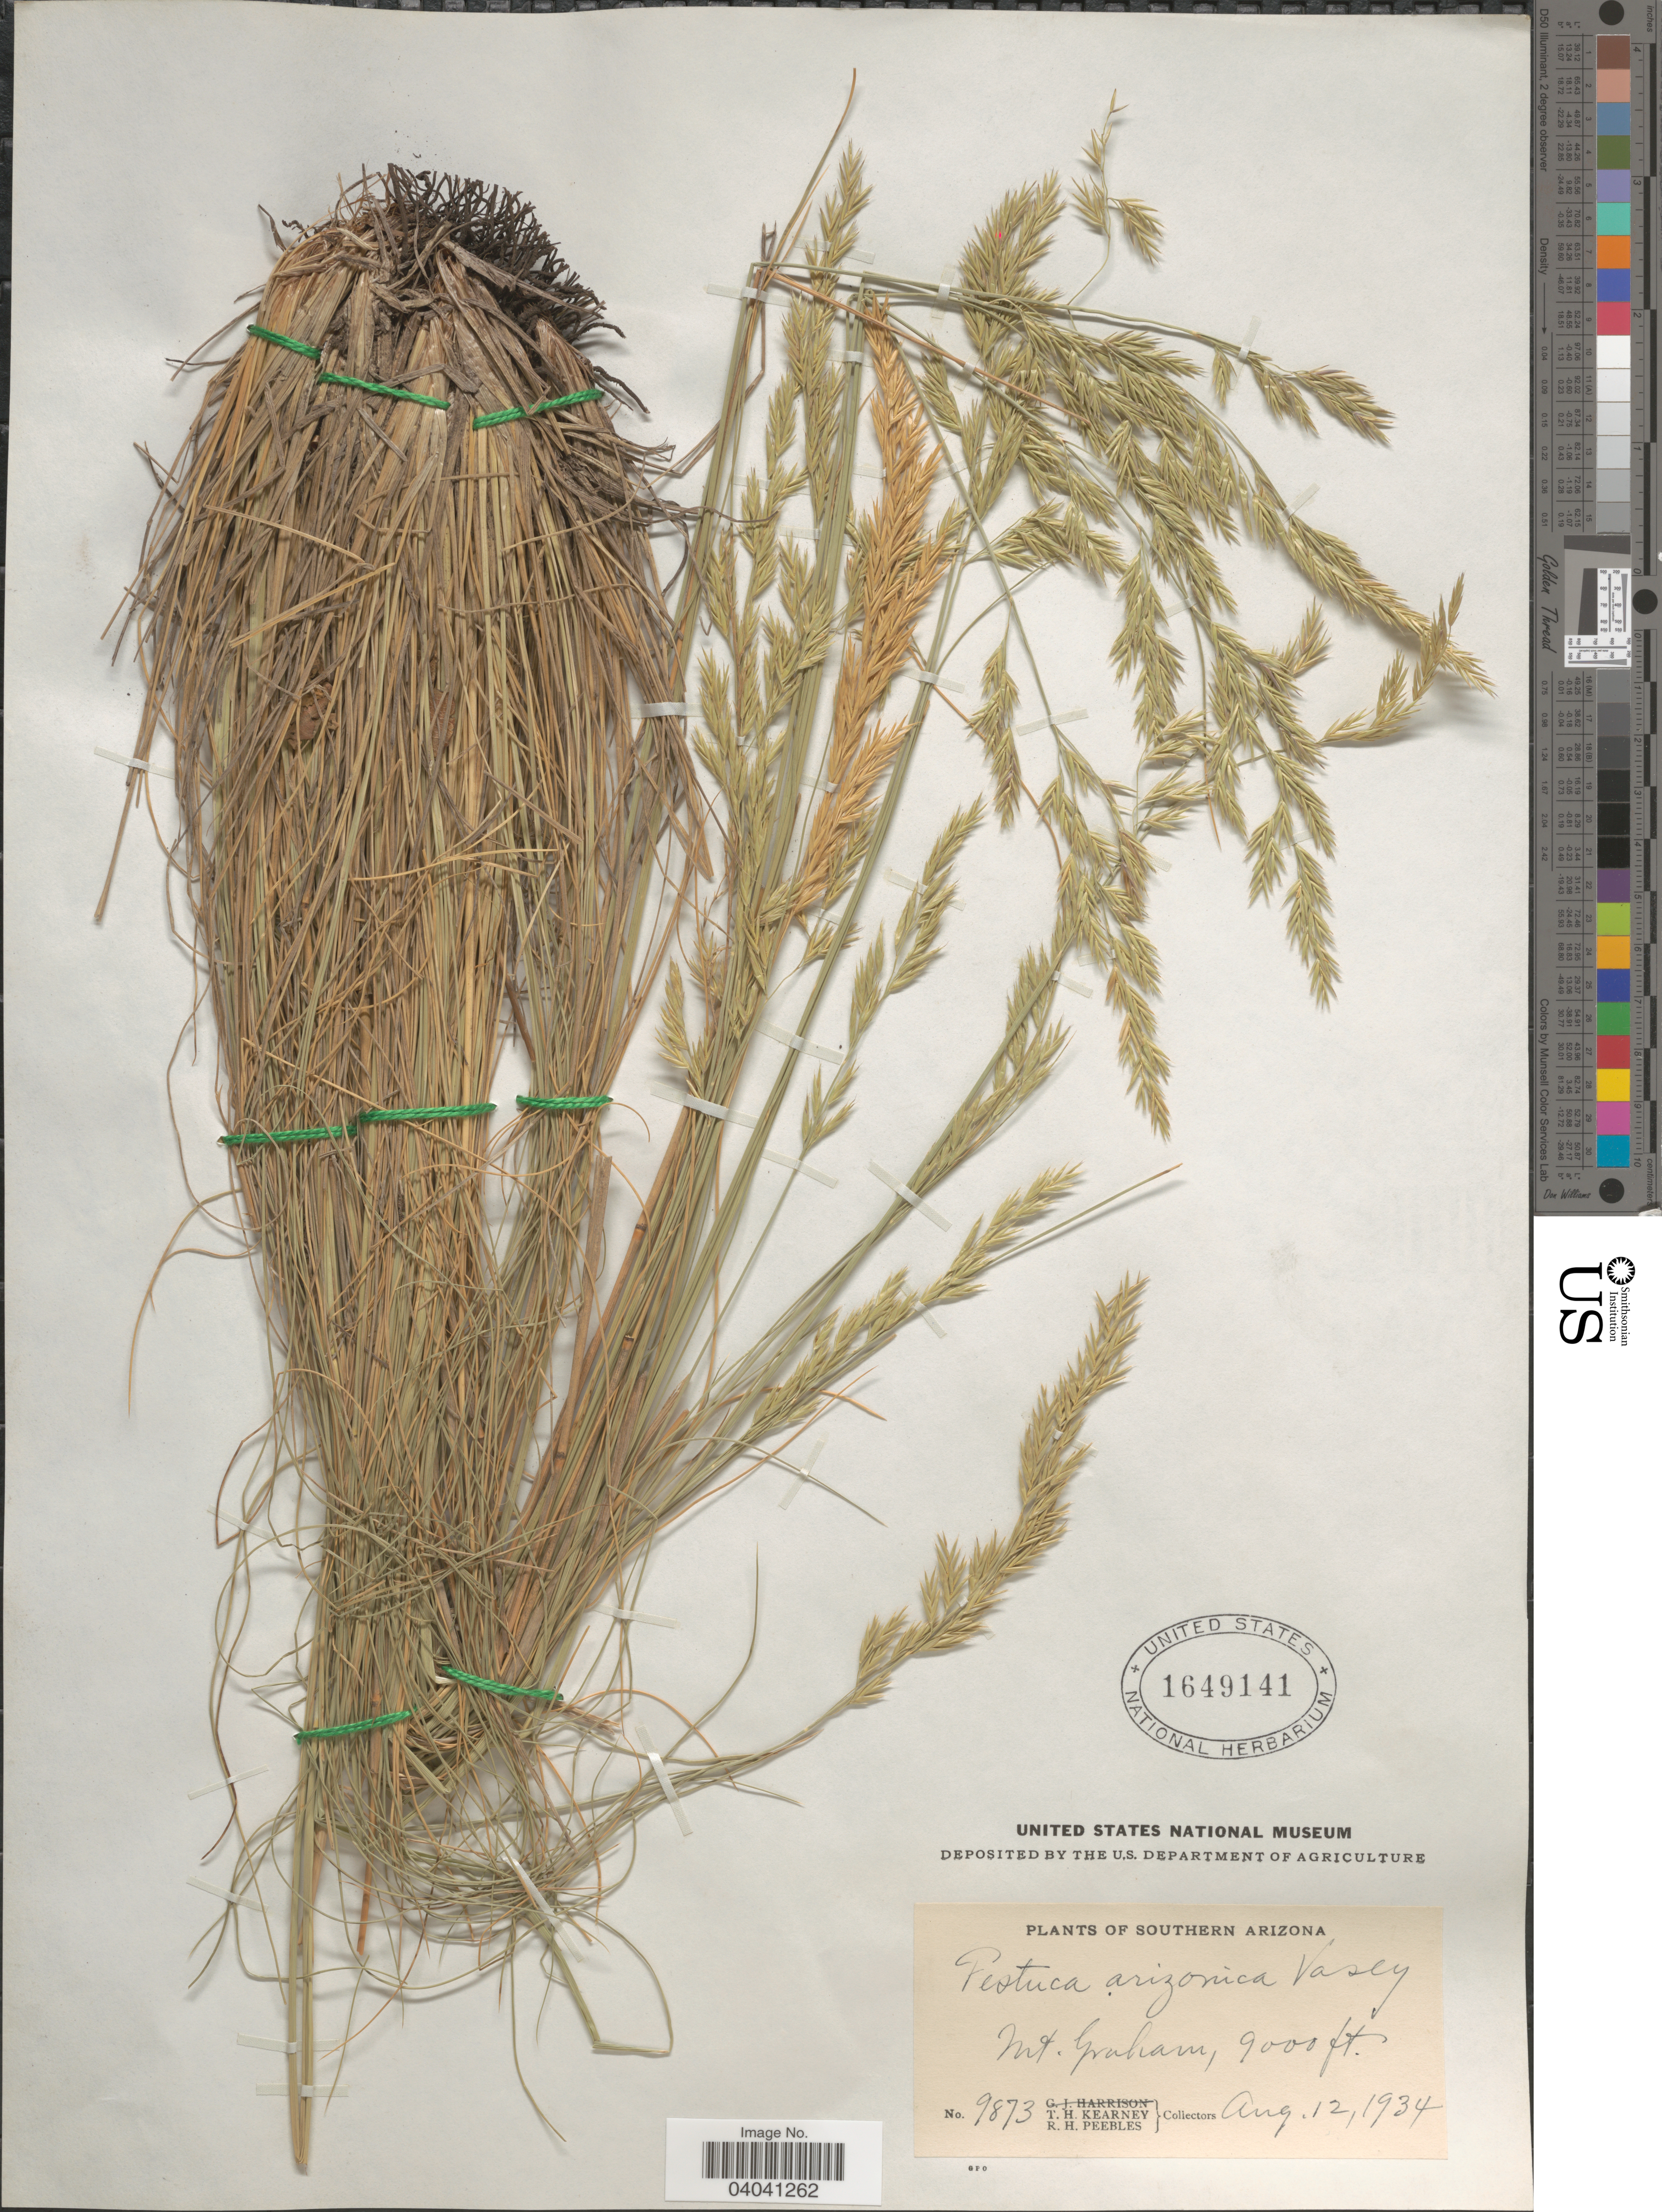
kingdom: Plantae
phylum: Tracheophyta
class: Liliopsida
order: Poales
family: Poaceae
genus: Festuca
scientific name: Festuca arizonica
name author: Vasey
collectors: T. H. Kearney & R. H. Peebles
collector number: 9873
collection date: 1934-08-12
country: United States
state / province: Arizona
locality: Southern Arizona. Mt. Graham.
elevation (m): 2743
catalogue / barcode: US 1649141